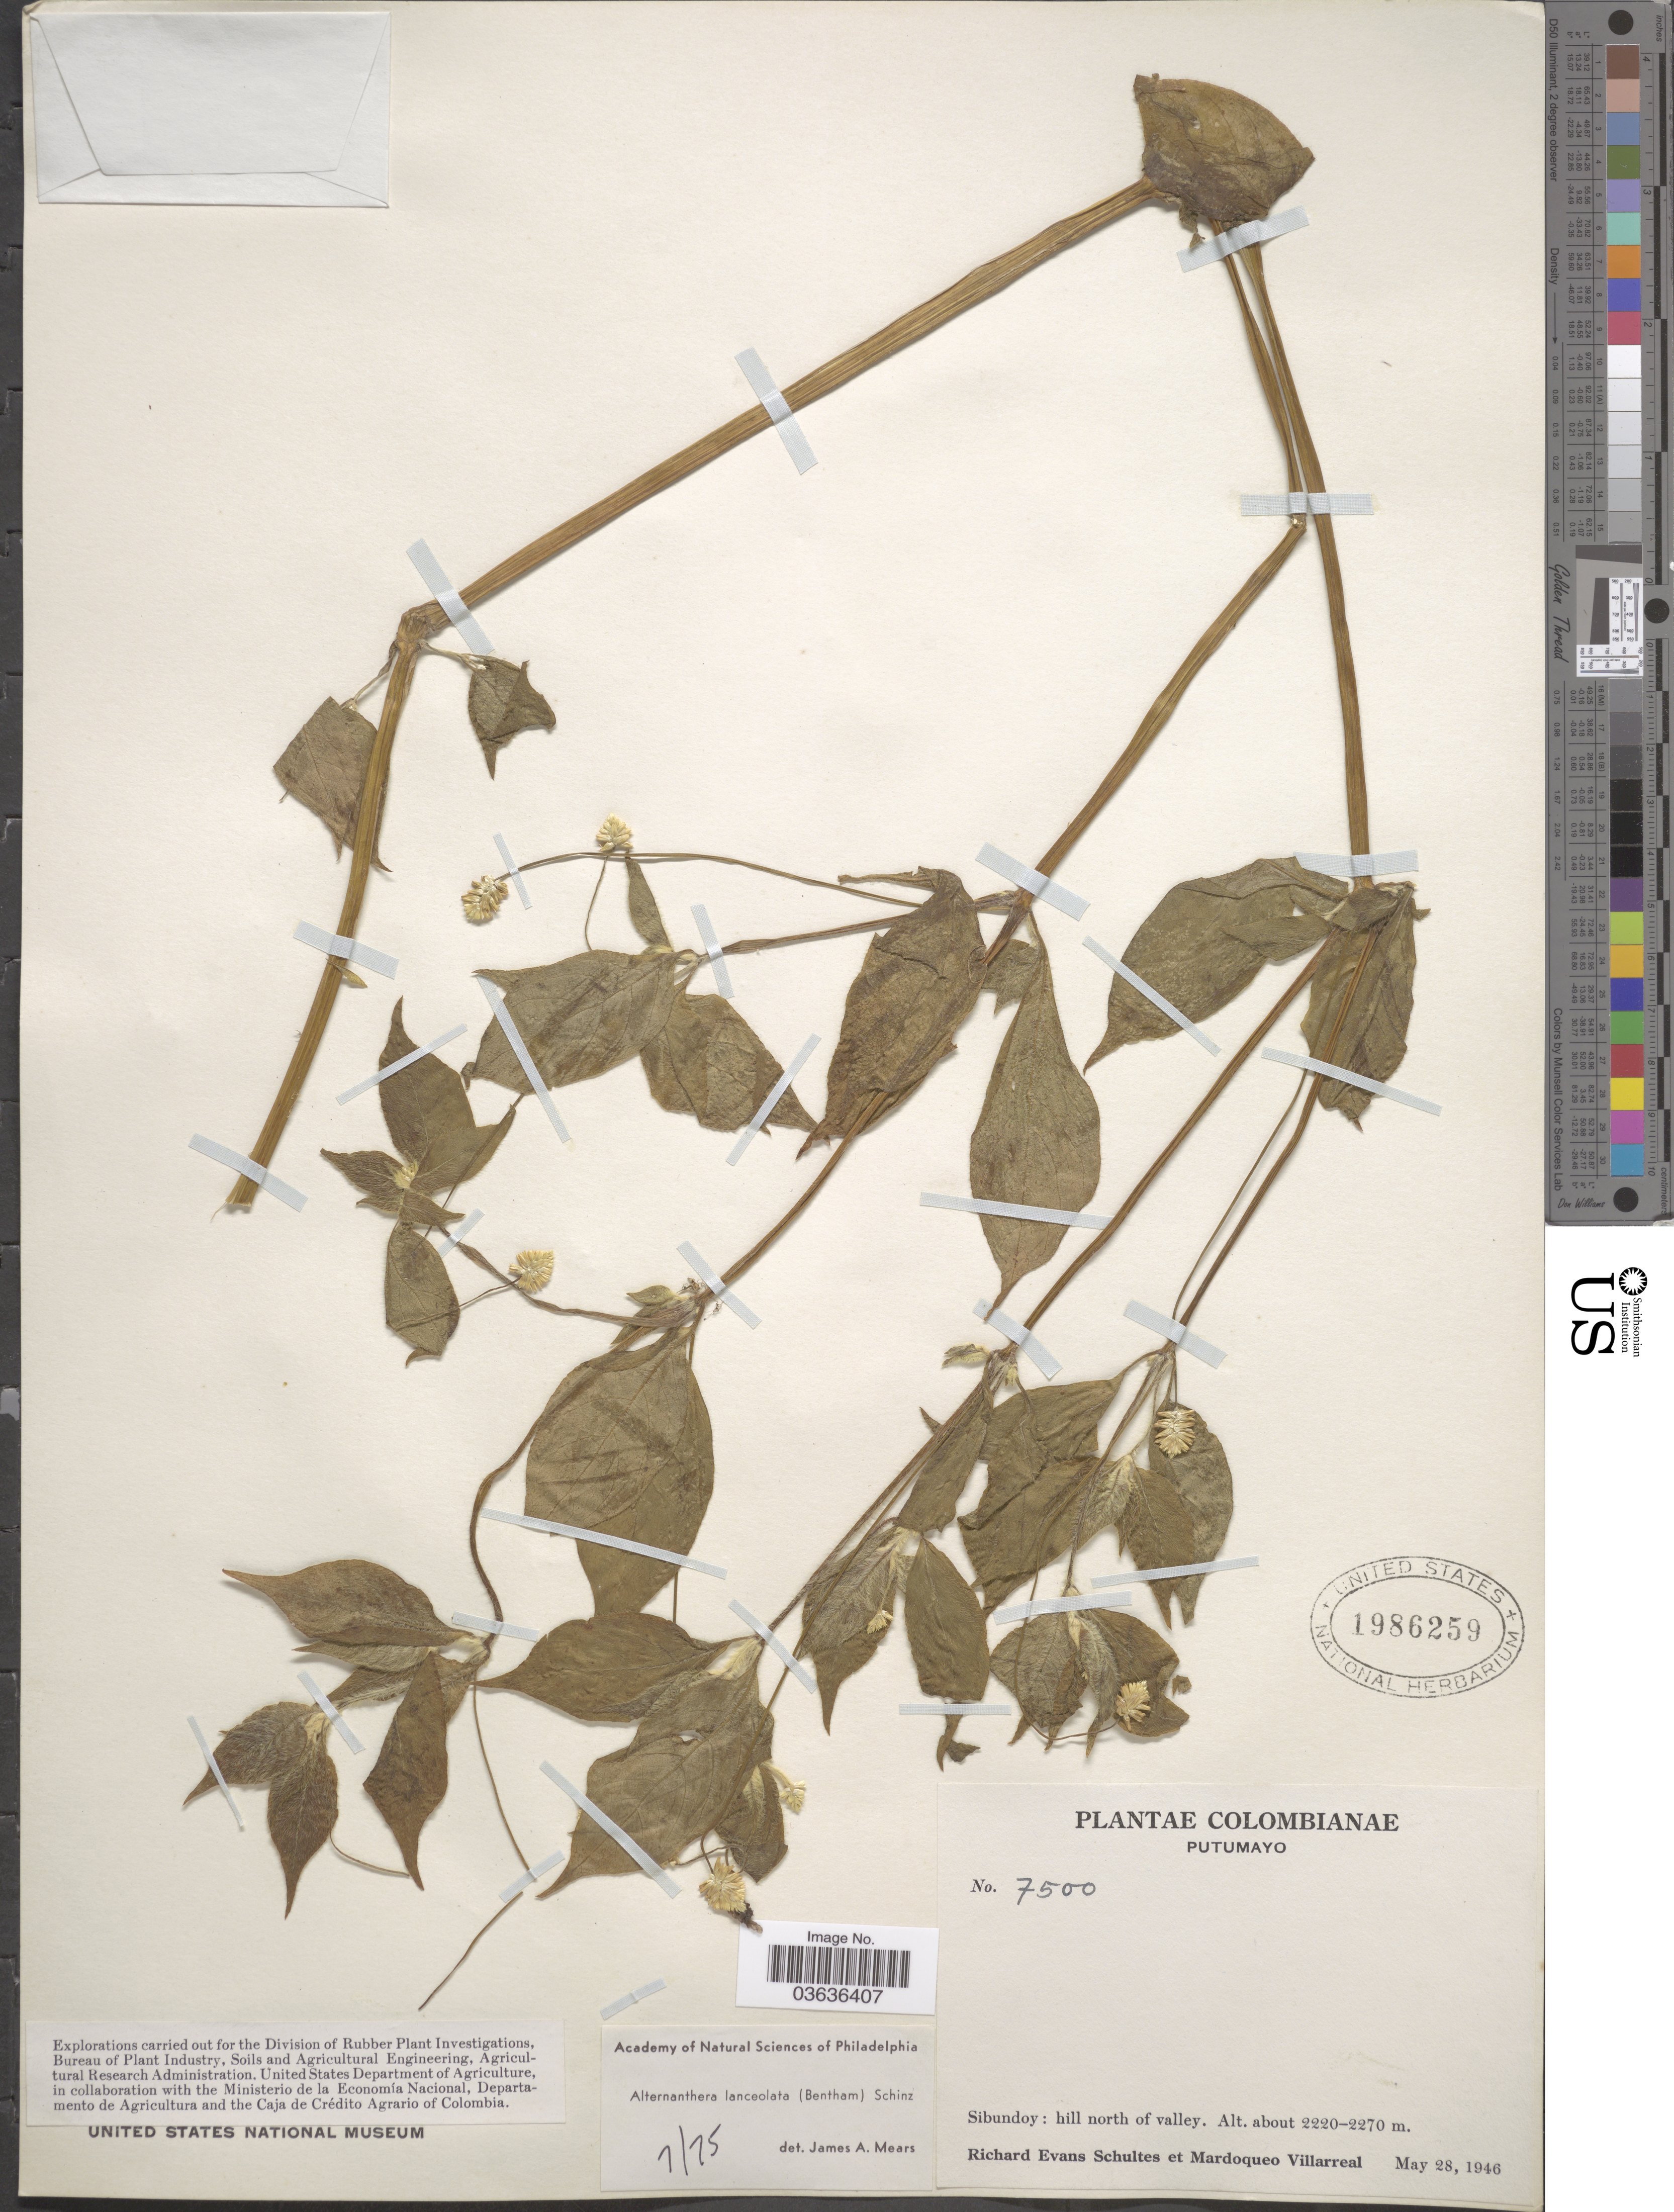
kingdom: Plantae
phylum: Tracheophyta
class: Magnoliopsida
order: Caryophyllales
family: Amaranthaceae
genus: Alternanthera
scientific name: Alternanthera lanceolata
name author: (Benth.) Schinz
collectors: R. E. Schultes & M. Villarreal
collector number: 7500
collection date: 1946-05-28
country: Colombia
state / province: Putumayo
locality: Sibundoy: hill north of valley.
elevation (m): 2220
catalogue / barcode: US 1986259